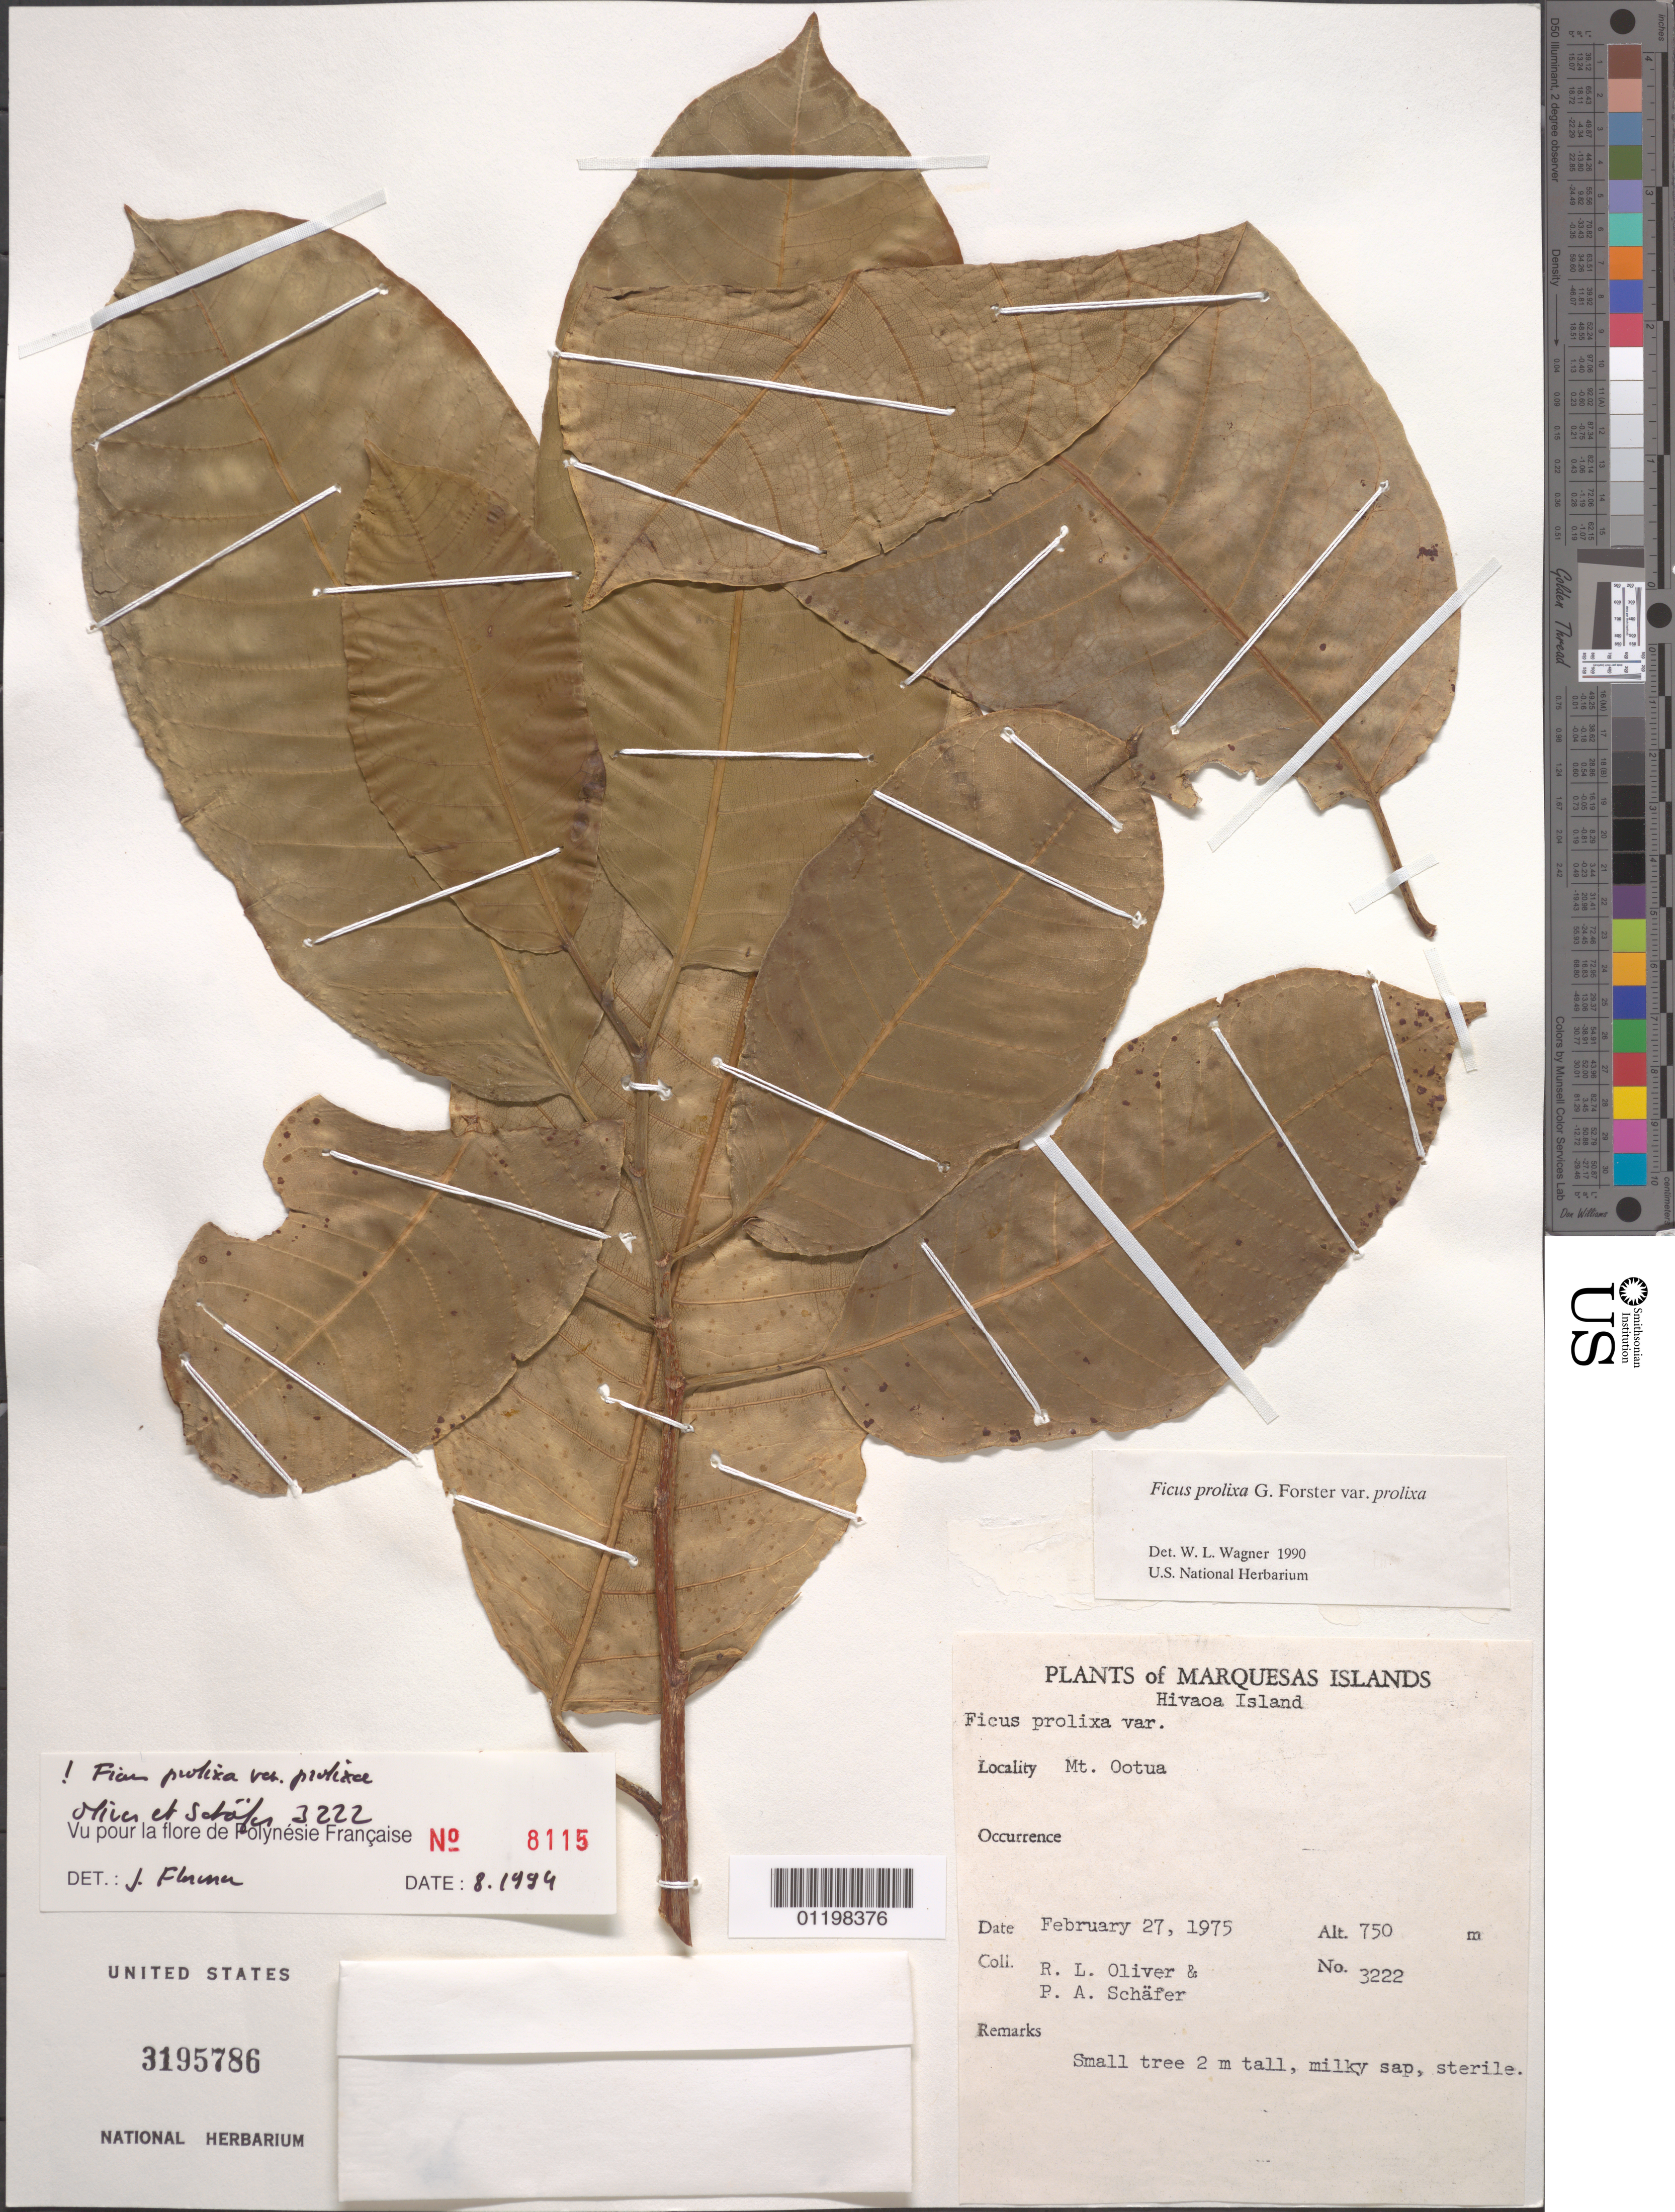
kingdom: Plantae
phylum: Tracheophyta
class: Magnoliopsida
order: Rosales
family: Moraceae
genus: Ficus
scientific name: Ficus prolixa var. prolixa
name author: G. Forst.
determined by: Wagner, W. L., (BOT), Smithsonian Institution - National Museum of Natural History (UNITED STATES)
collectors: R. L. Oliver & P. A. Schäfer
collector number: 3222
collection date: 1975-02-27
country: French Polynesia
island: Hiva Oa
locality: Mt. Ootua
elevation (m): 750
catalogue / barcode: US 3195786